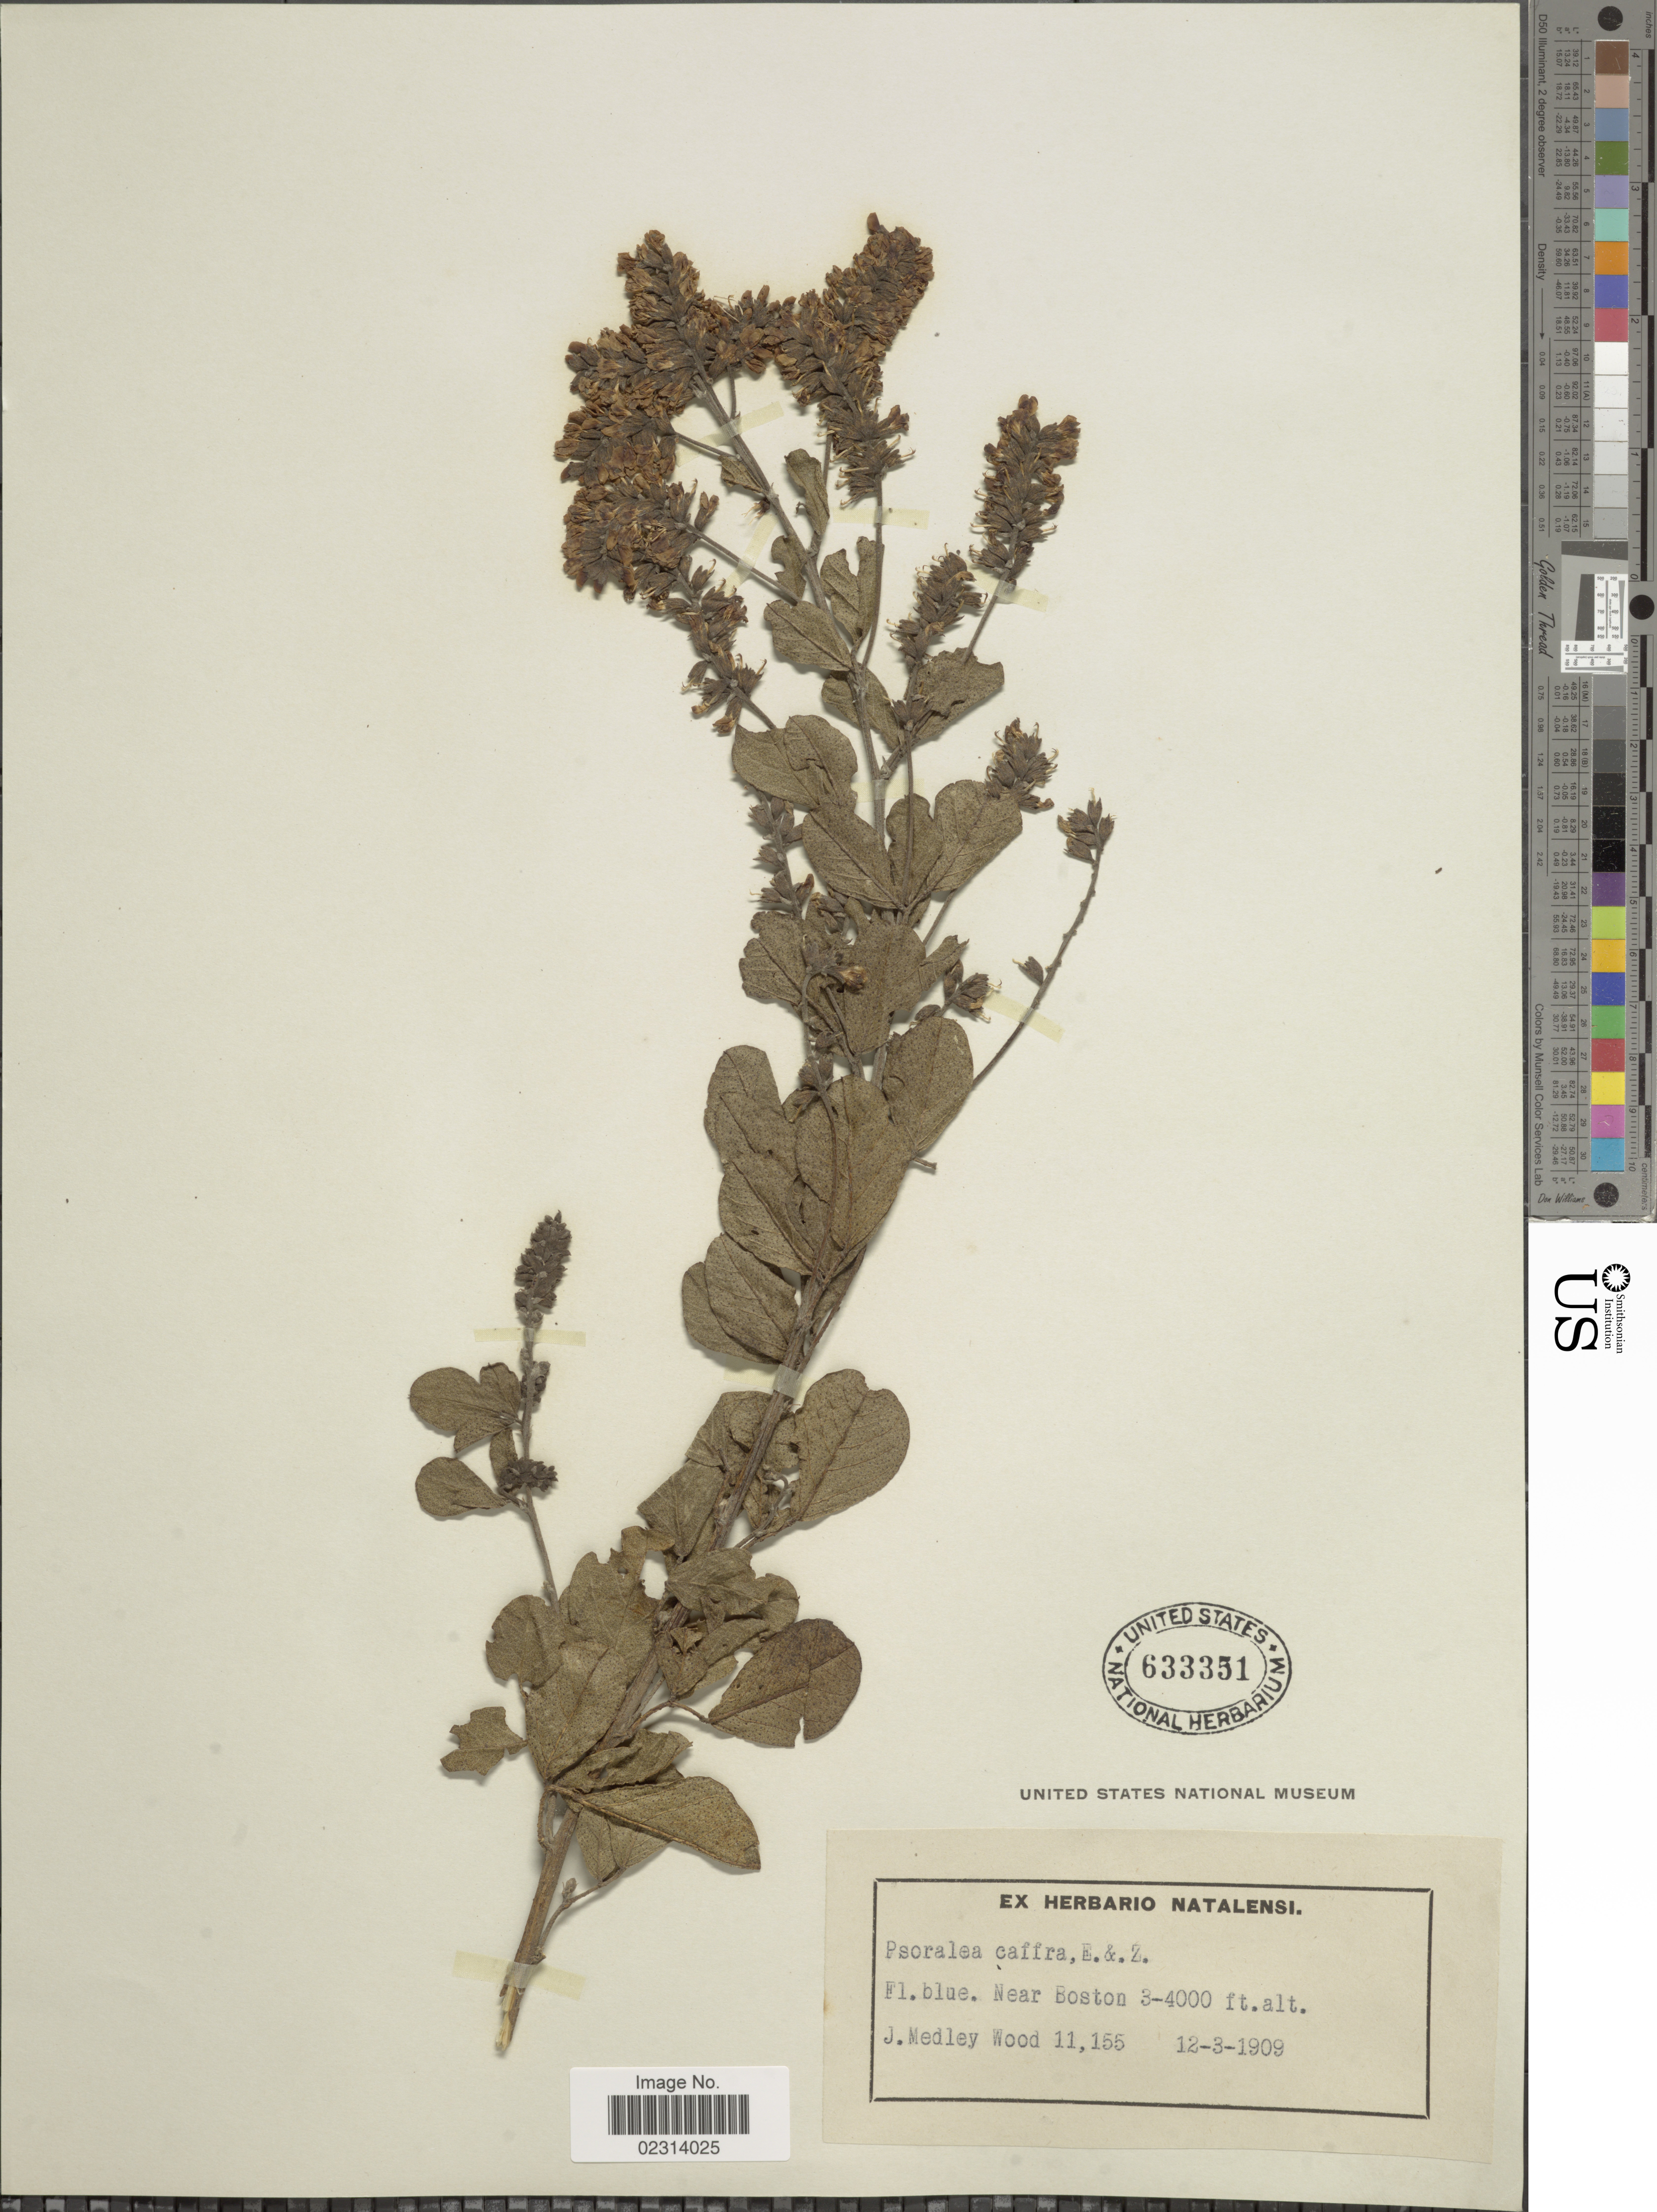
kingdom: Plantae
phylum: Tracheophyta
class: Magnoliopsida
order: Fabales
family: Fabaceae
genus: Otholobium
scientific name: Otholobium caffrum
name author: (Eckl. & Zeyh.) C.H. Stirt.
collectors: J. M. Wood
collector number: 11155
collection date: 1909-03-12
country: South Africa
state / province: KwaZulu-Natal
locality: Near Boston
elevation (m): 914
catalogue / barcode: US 633351